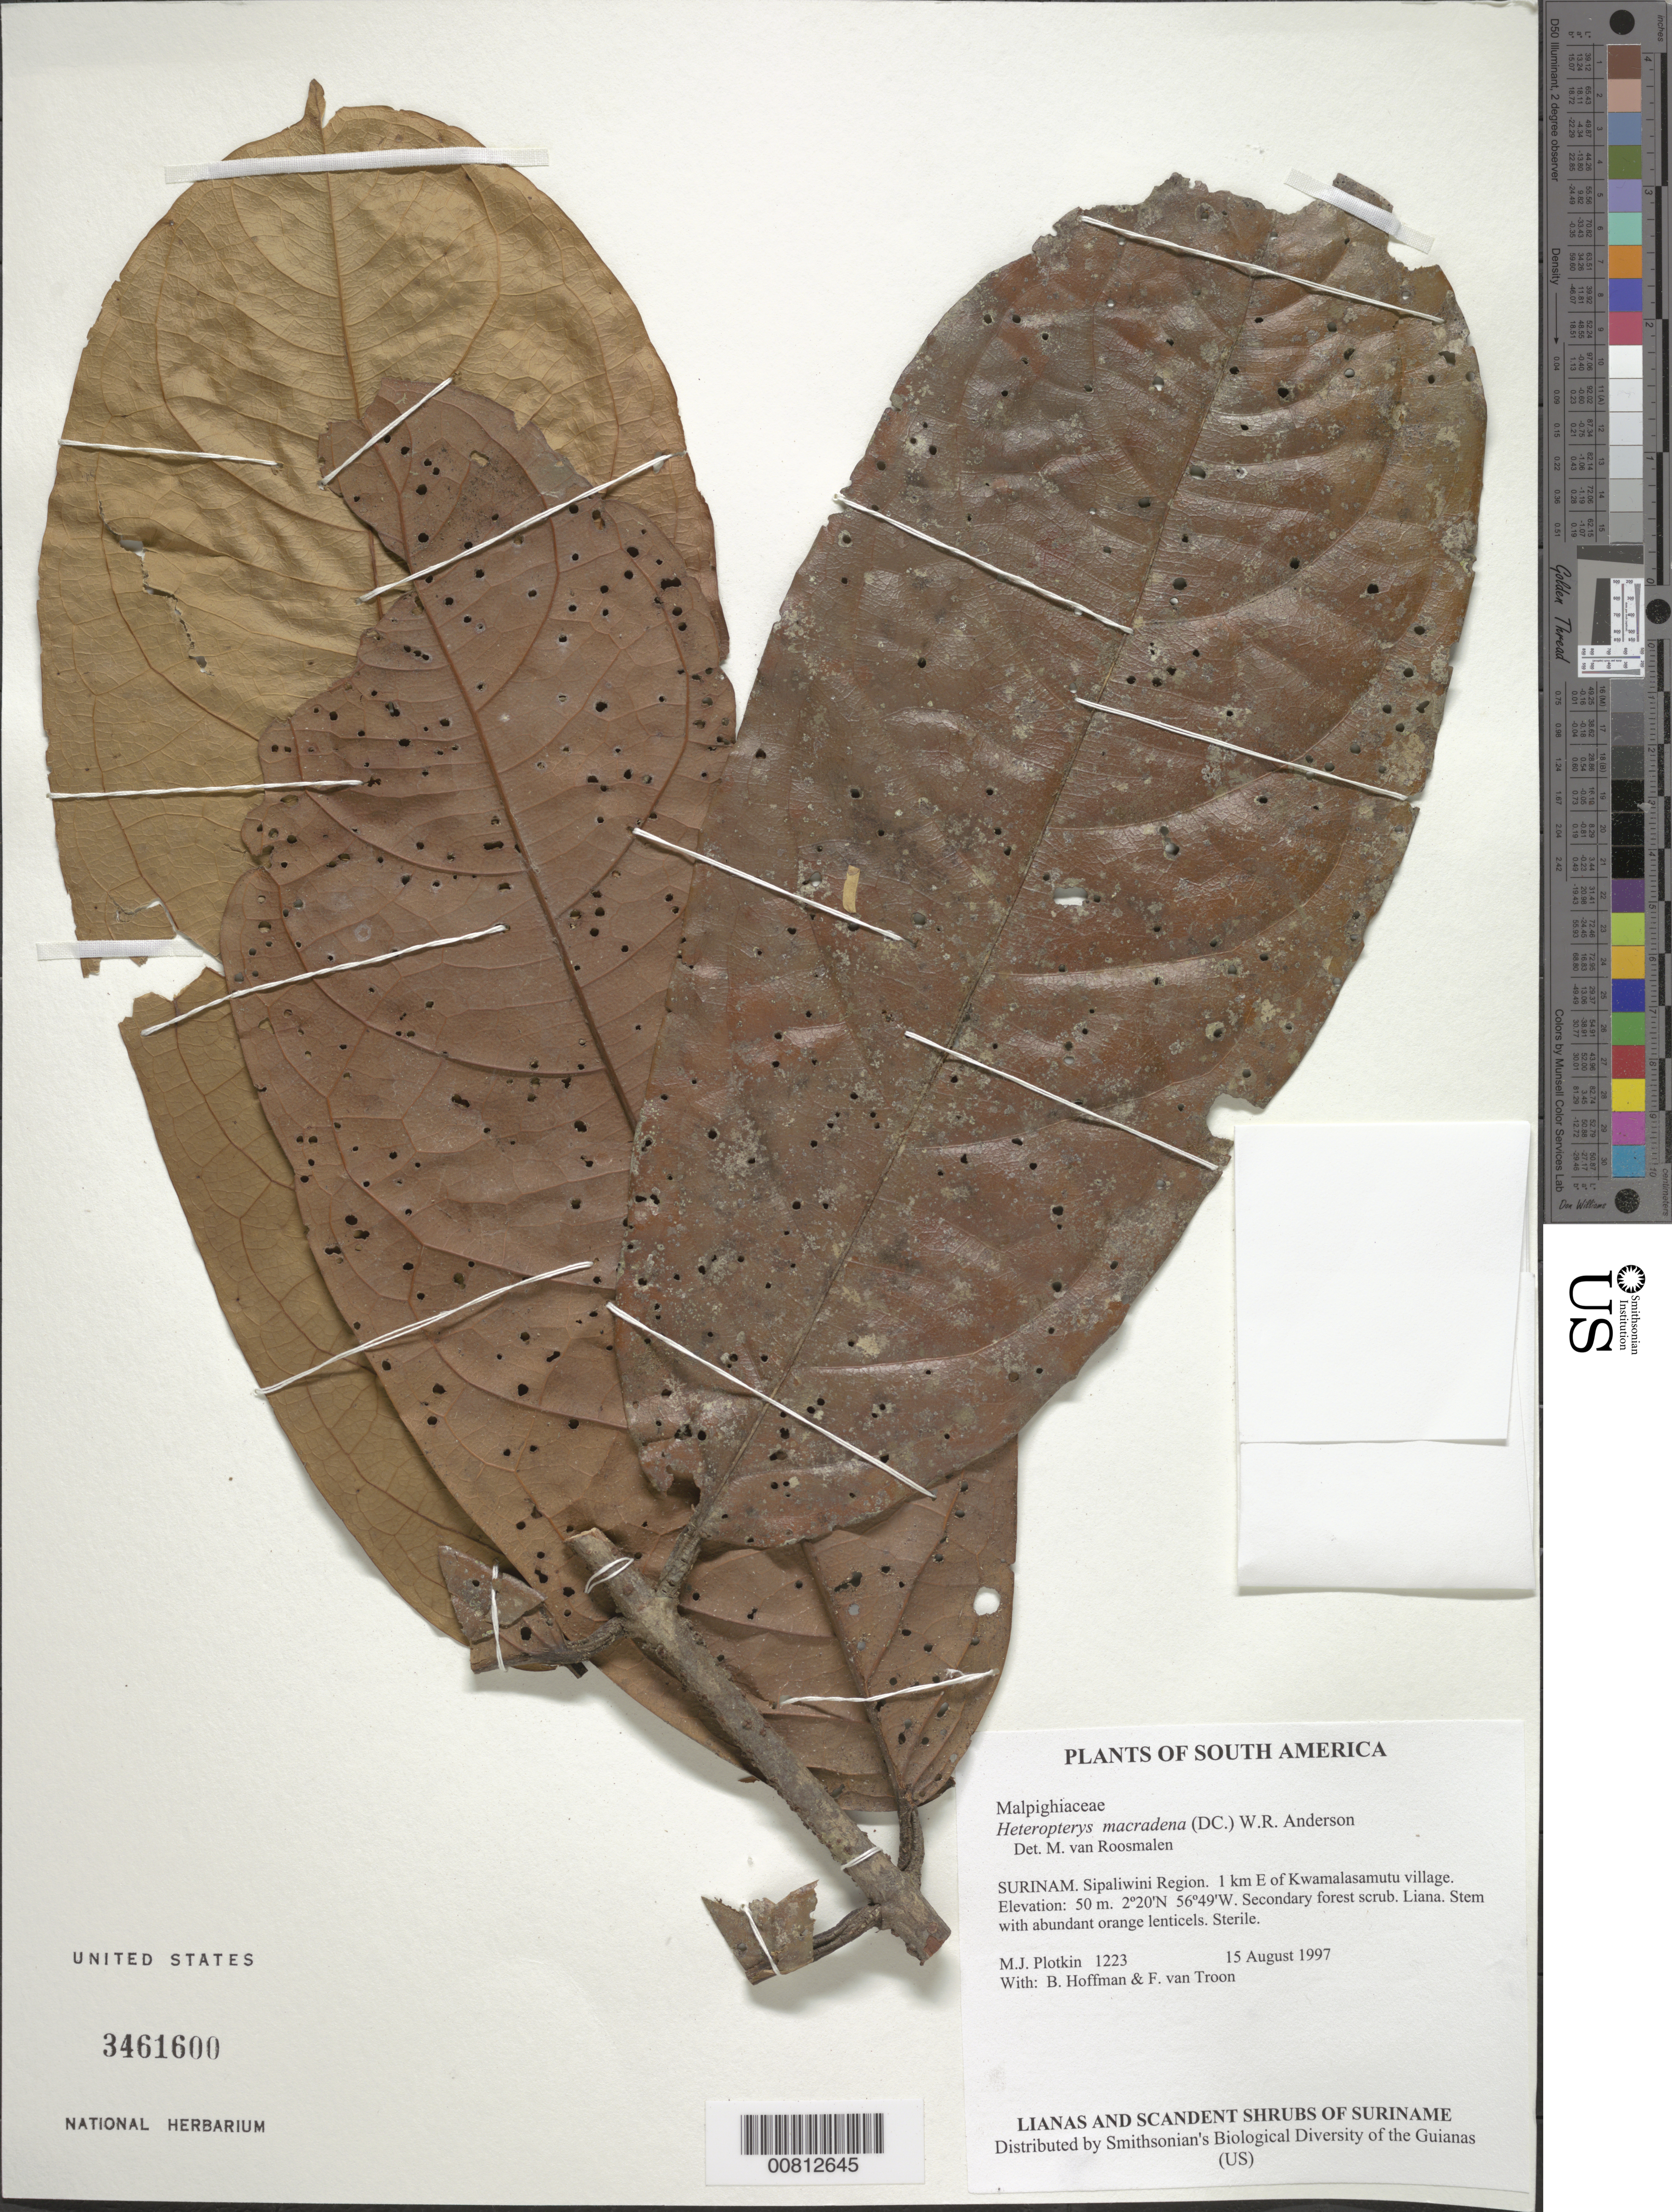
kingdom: Plantae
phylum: Tracheophyta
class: Magnoliopsida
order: Malpighiales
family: Malpighiaceae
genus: Heteropterys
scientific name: Heteropterys macradena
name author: (DC.) W.R. Anderson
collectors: M. Plotkin, B. Hoffman & F. Van Troon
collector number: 1223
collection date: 1997-08-15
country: Suriname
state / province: Sipaliwini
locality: Sipaliwini Region. 1 km E of Kwamalasemutu village.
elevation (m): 50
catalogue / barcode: US 3461600